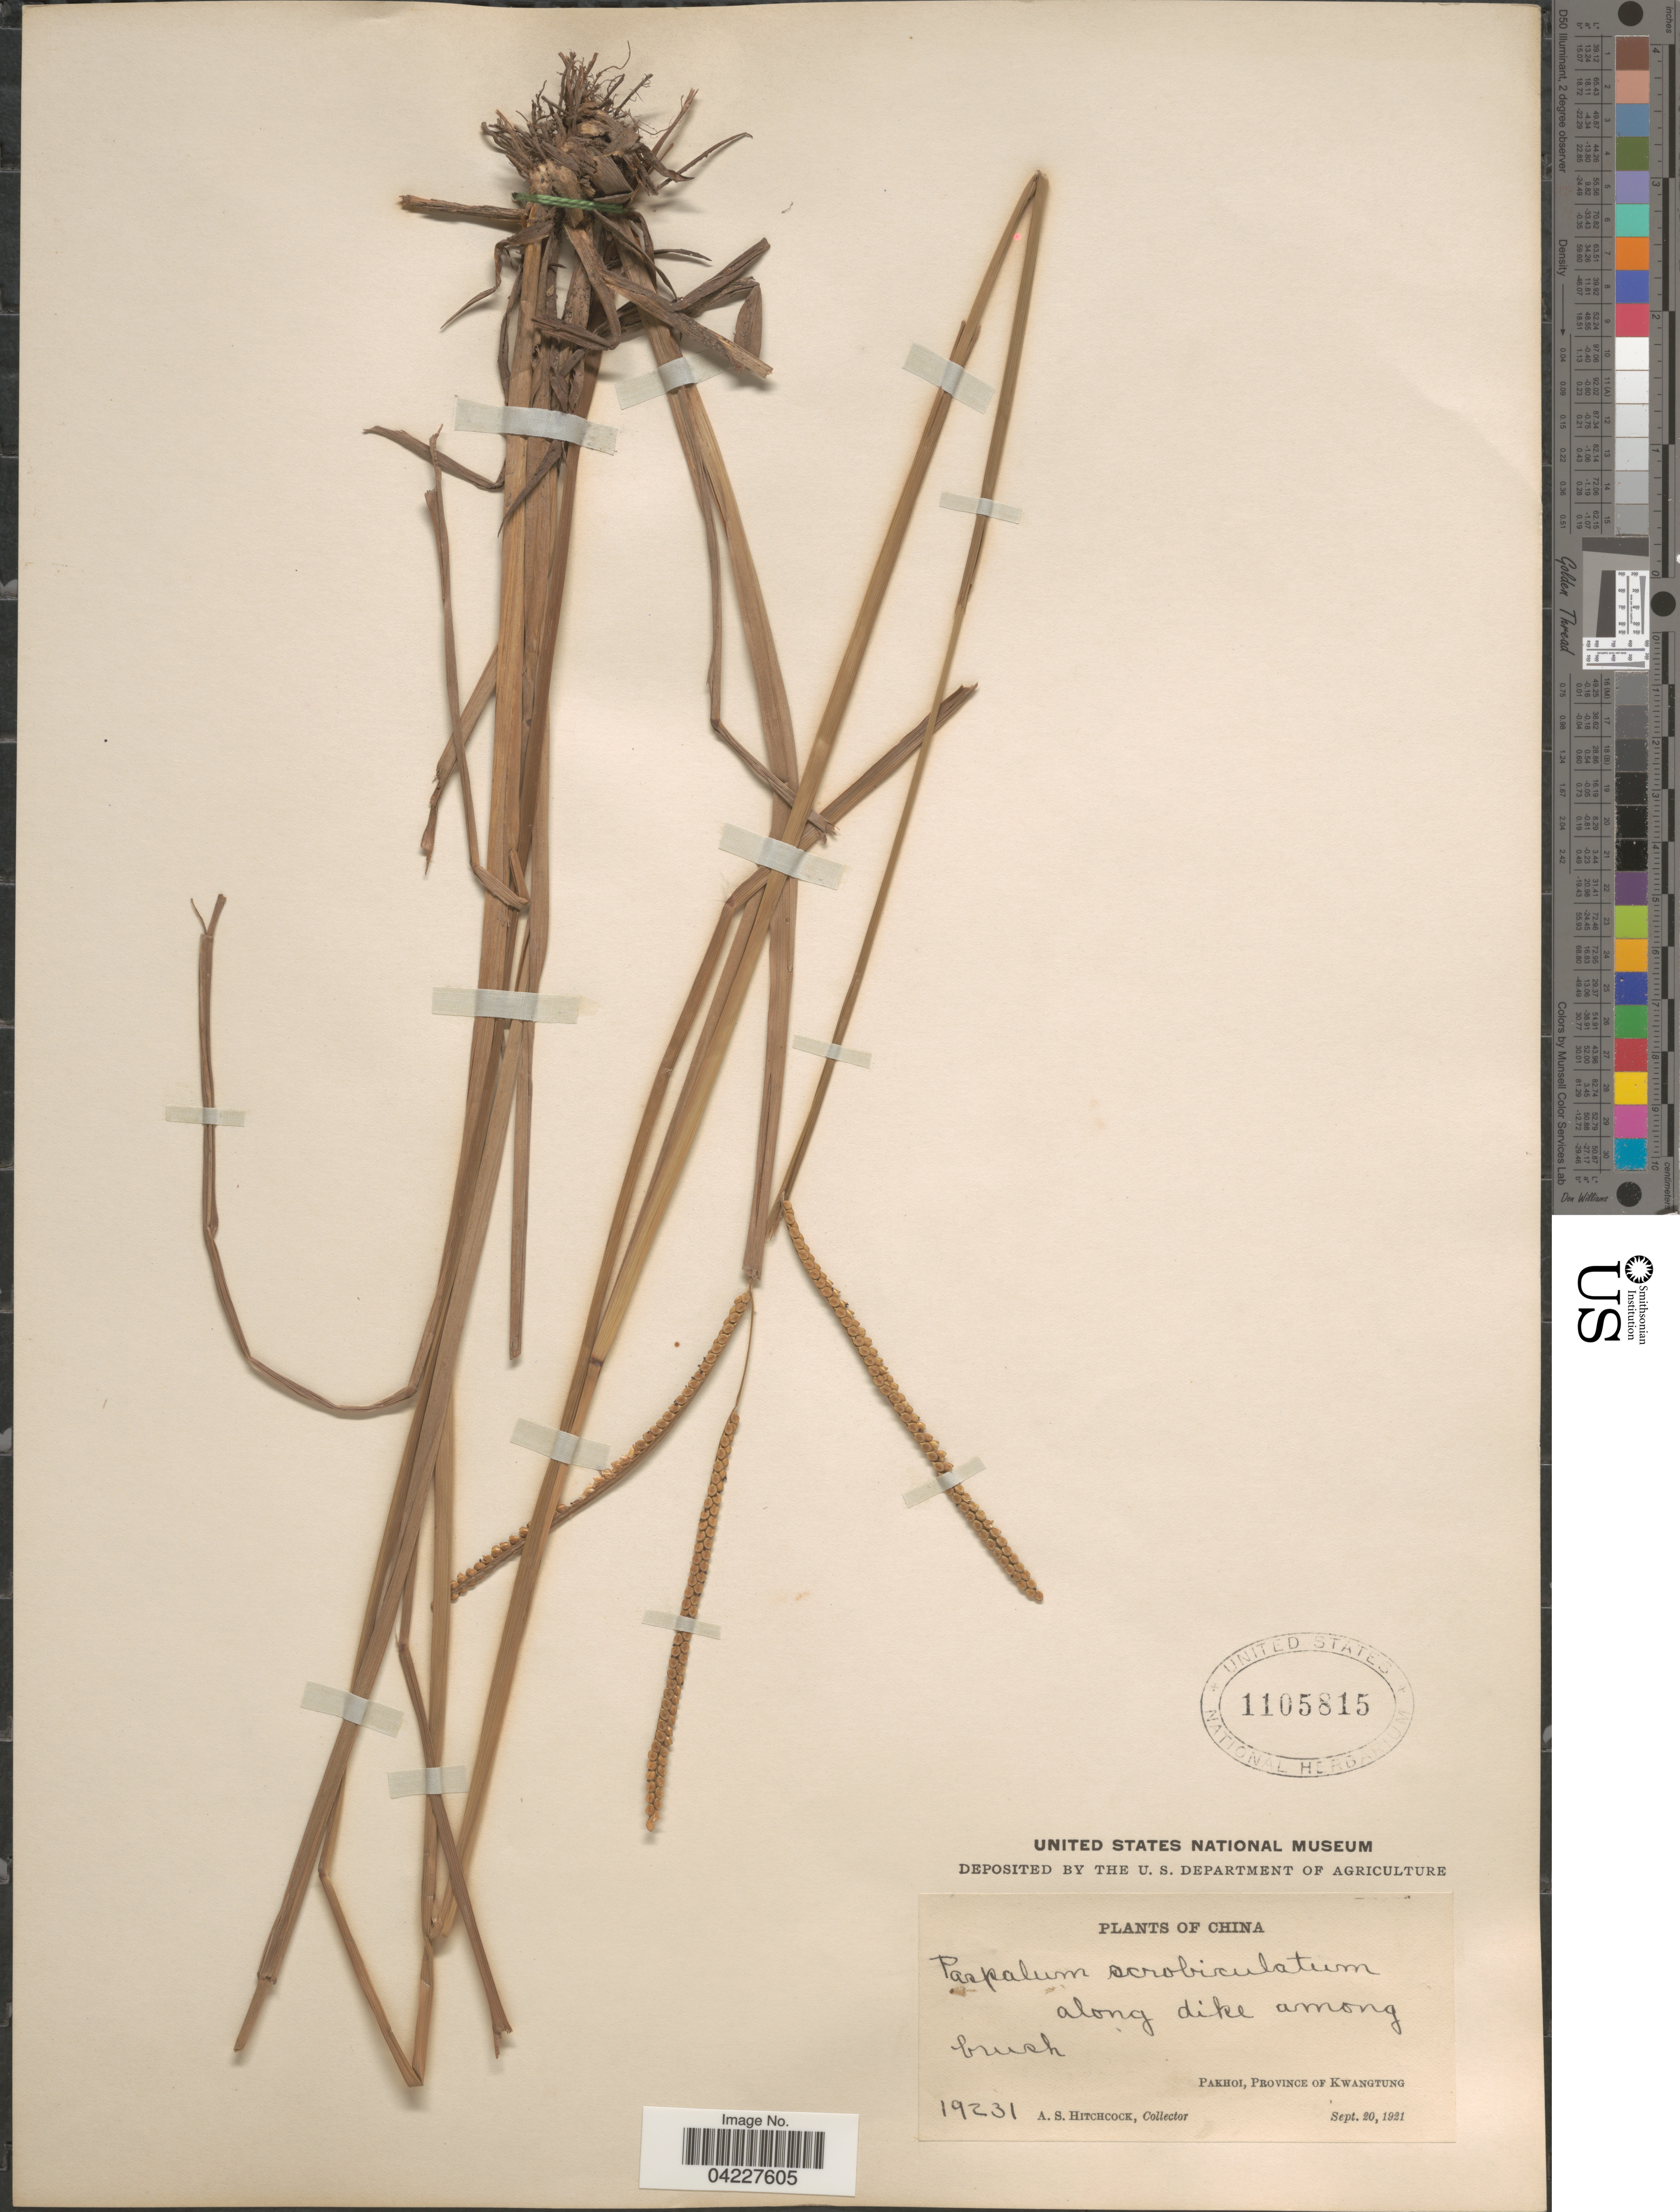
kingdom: Plantae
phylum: Tracheophyta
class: Liliopsida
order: Poales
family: Poaceae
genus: Paspalum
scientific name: Paspalum scrobiculatum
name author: L.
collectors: A. S. Hitchcock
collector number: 19231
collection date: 1921-09-20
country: China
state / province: Guangdong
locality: Along dike among brush. Pakhoi, Province Of Kwangtung.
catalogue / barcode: US 1105815